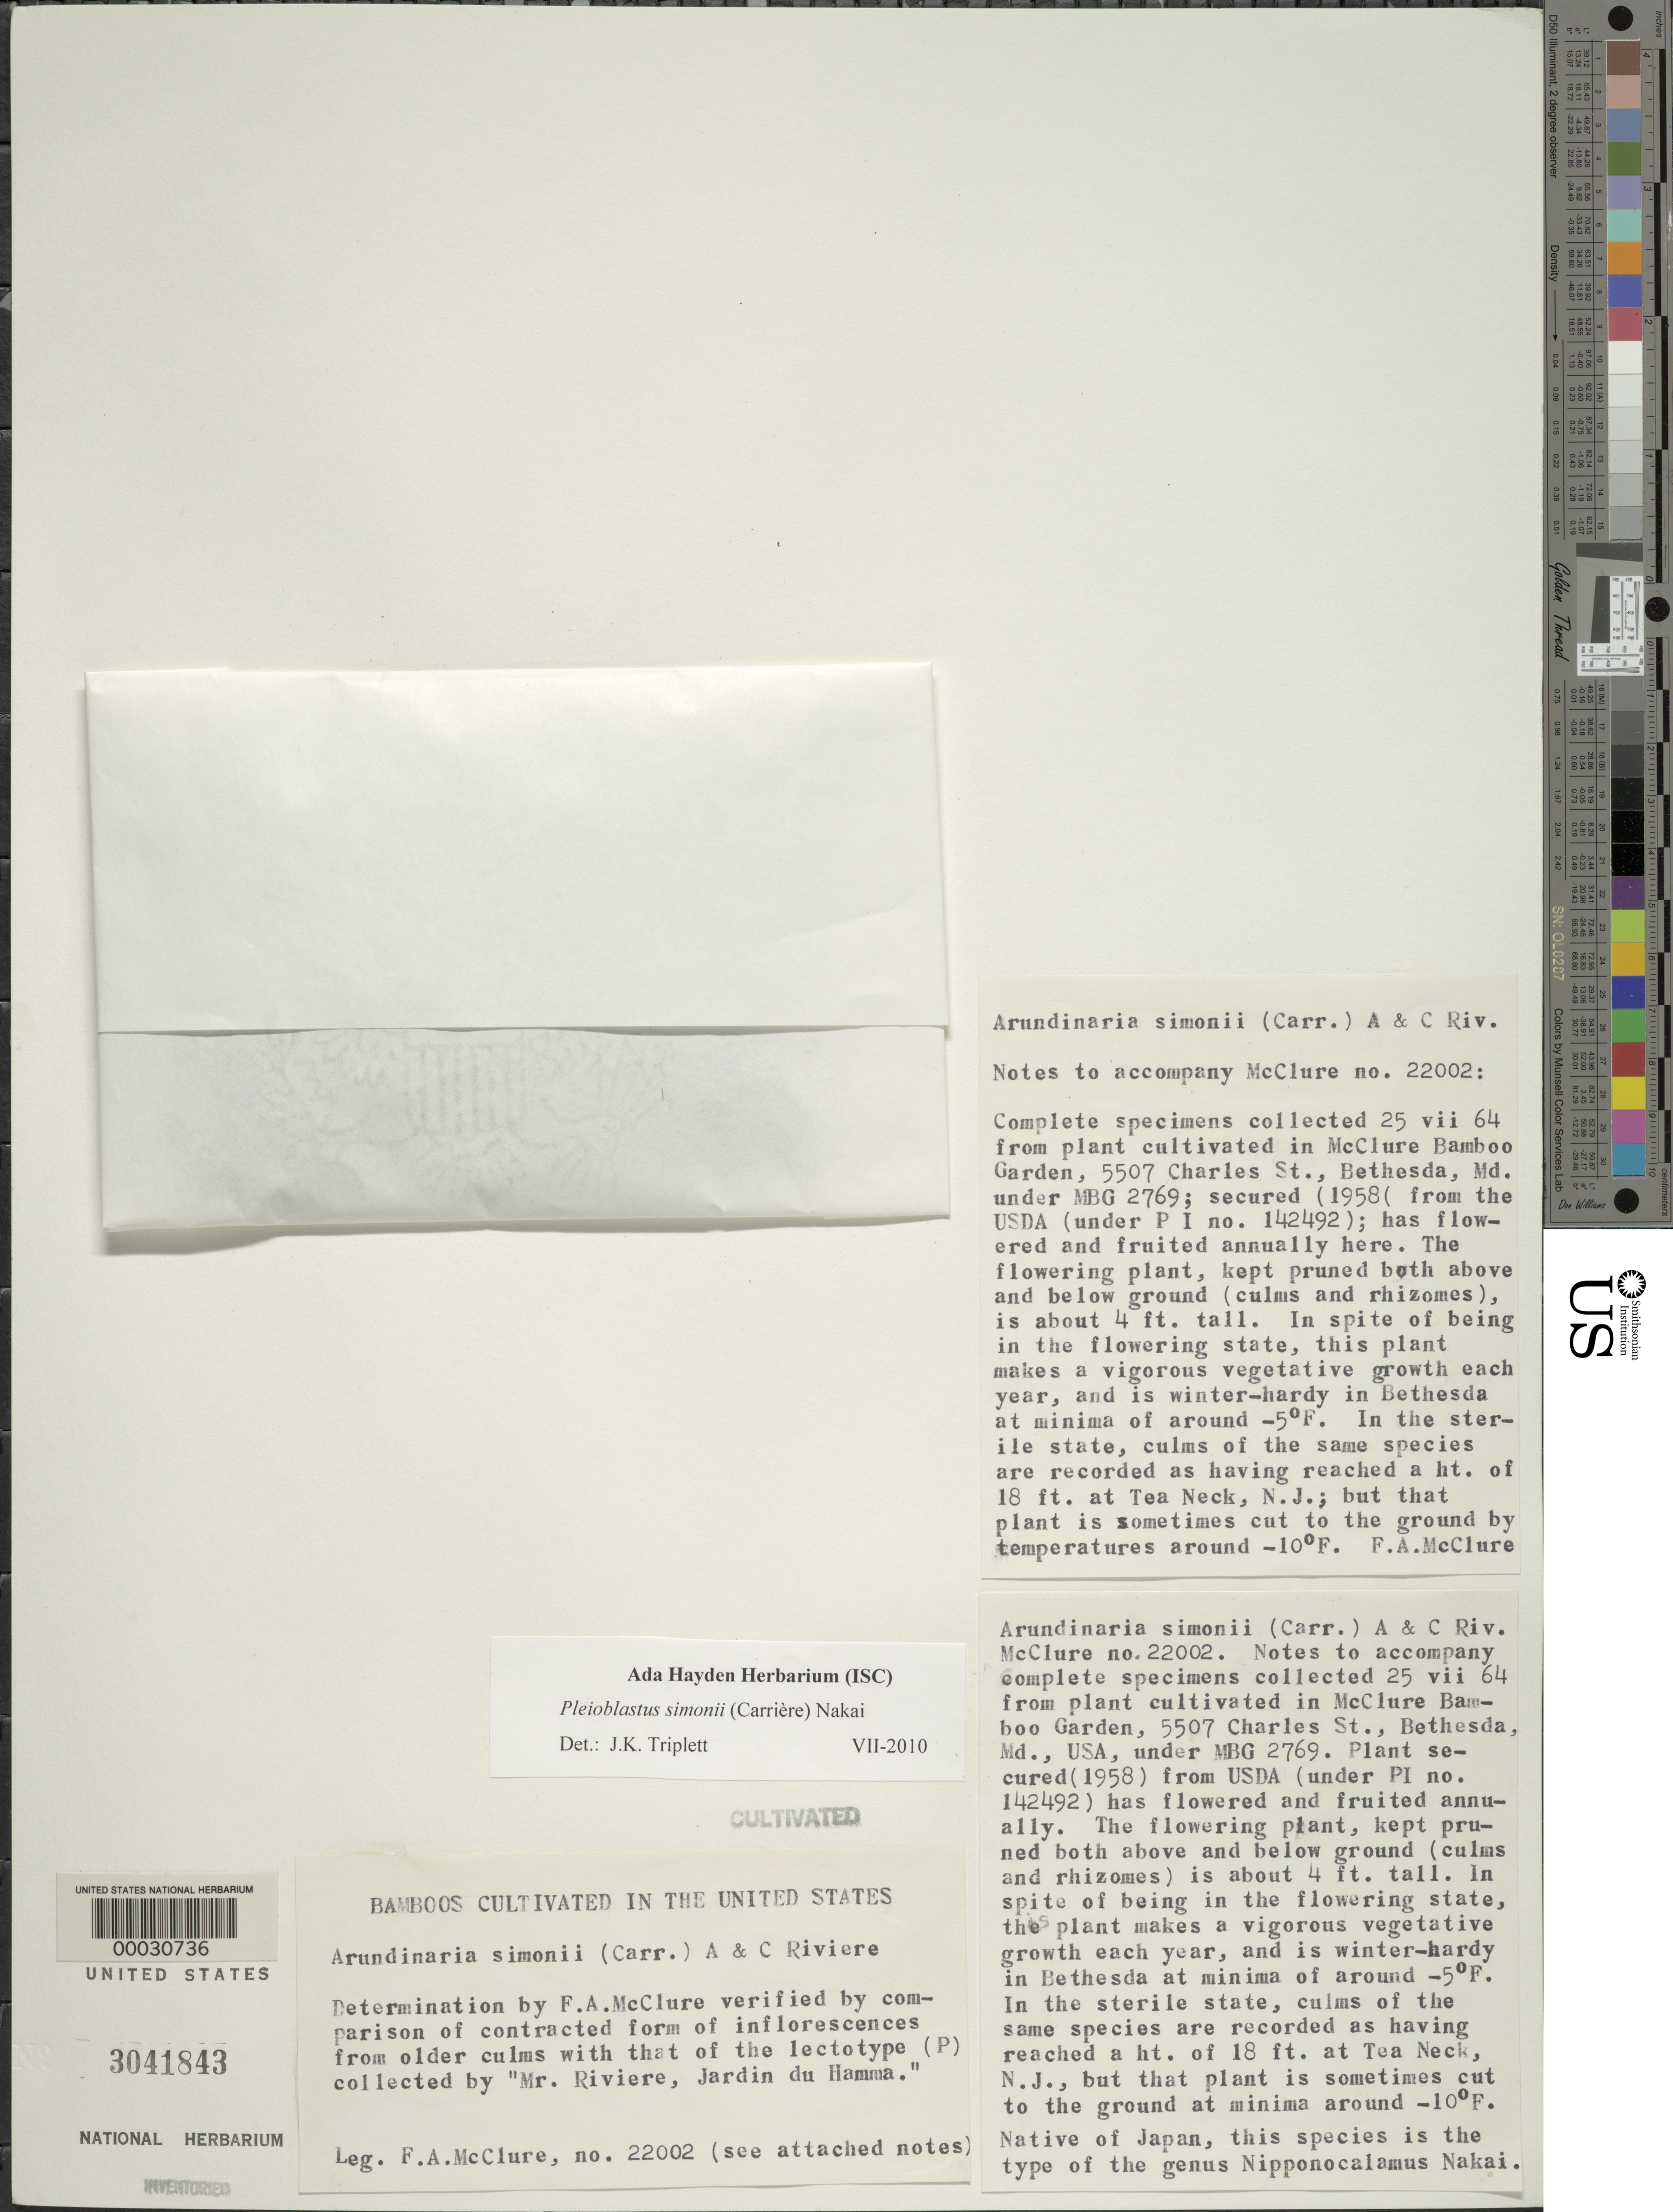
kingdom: Plantae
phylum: Tracheophyta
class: Liliopsida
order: Poales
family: Poaceae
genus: Arundinaria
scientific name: Arundinaria simonii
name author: (Carrière) Rivière & C. Rivière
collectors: F. A. McClure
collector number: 22002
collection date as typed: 25 Jul 1964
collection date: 1964-07-25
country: United States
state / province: Maryland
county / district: Montgomery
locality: Bethesda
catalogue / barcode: US 3041843